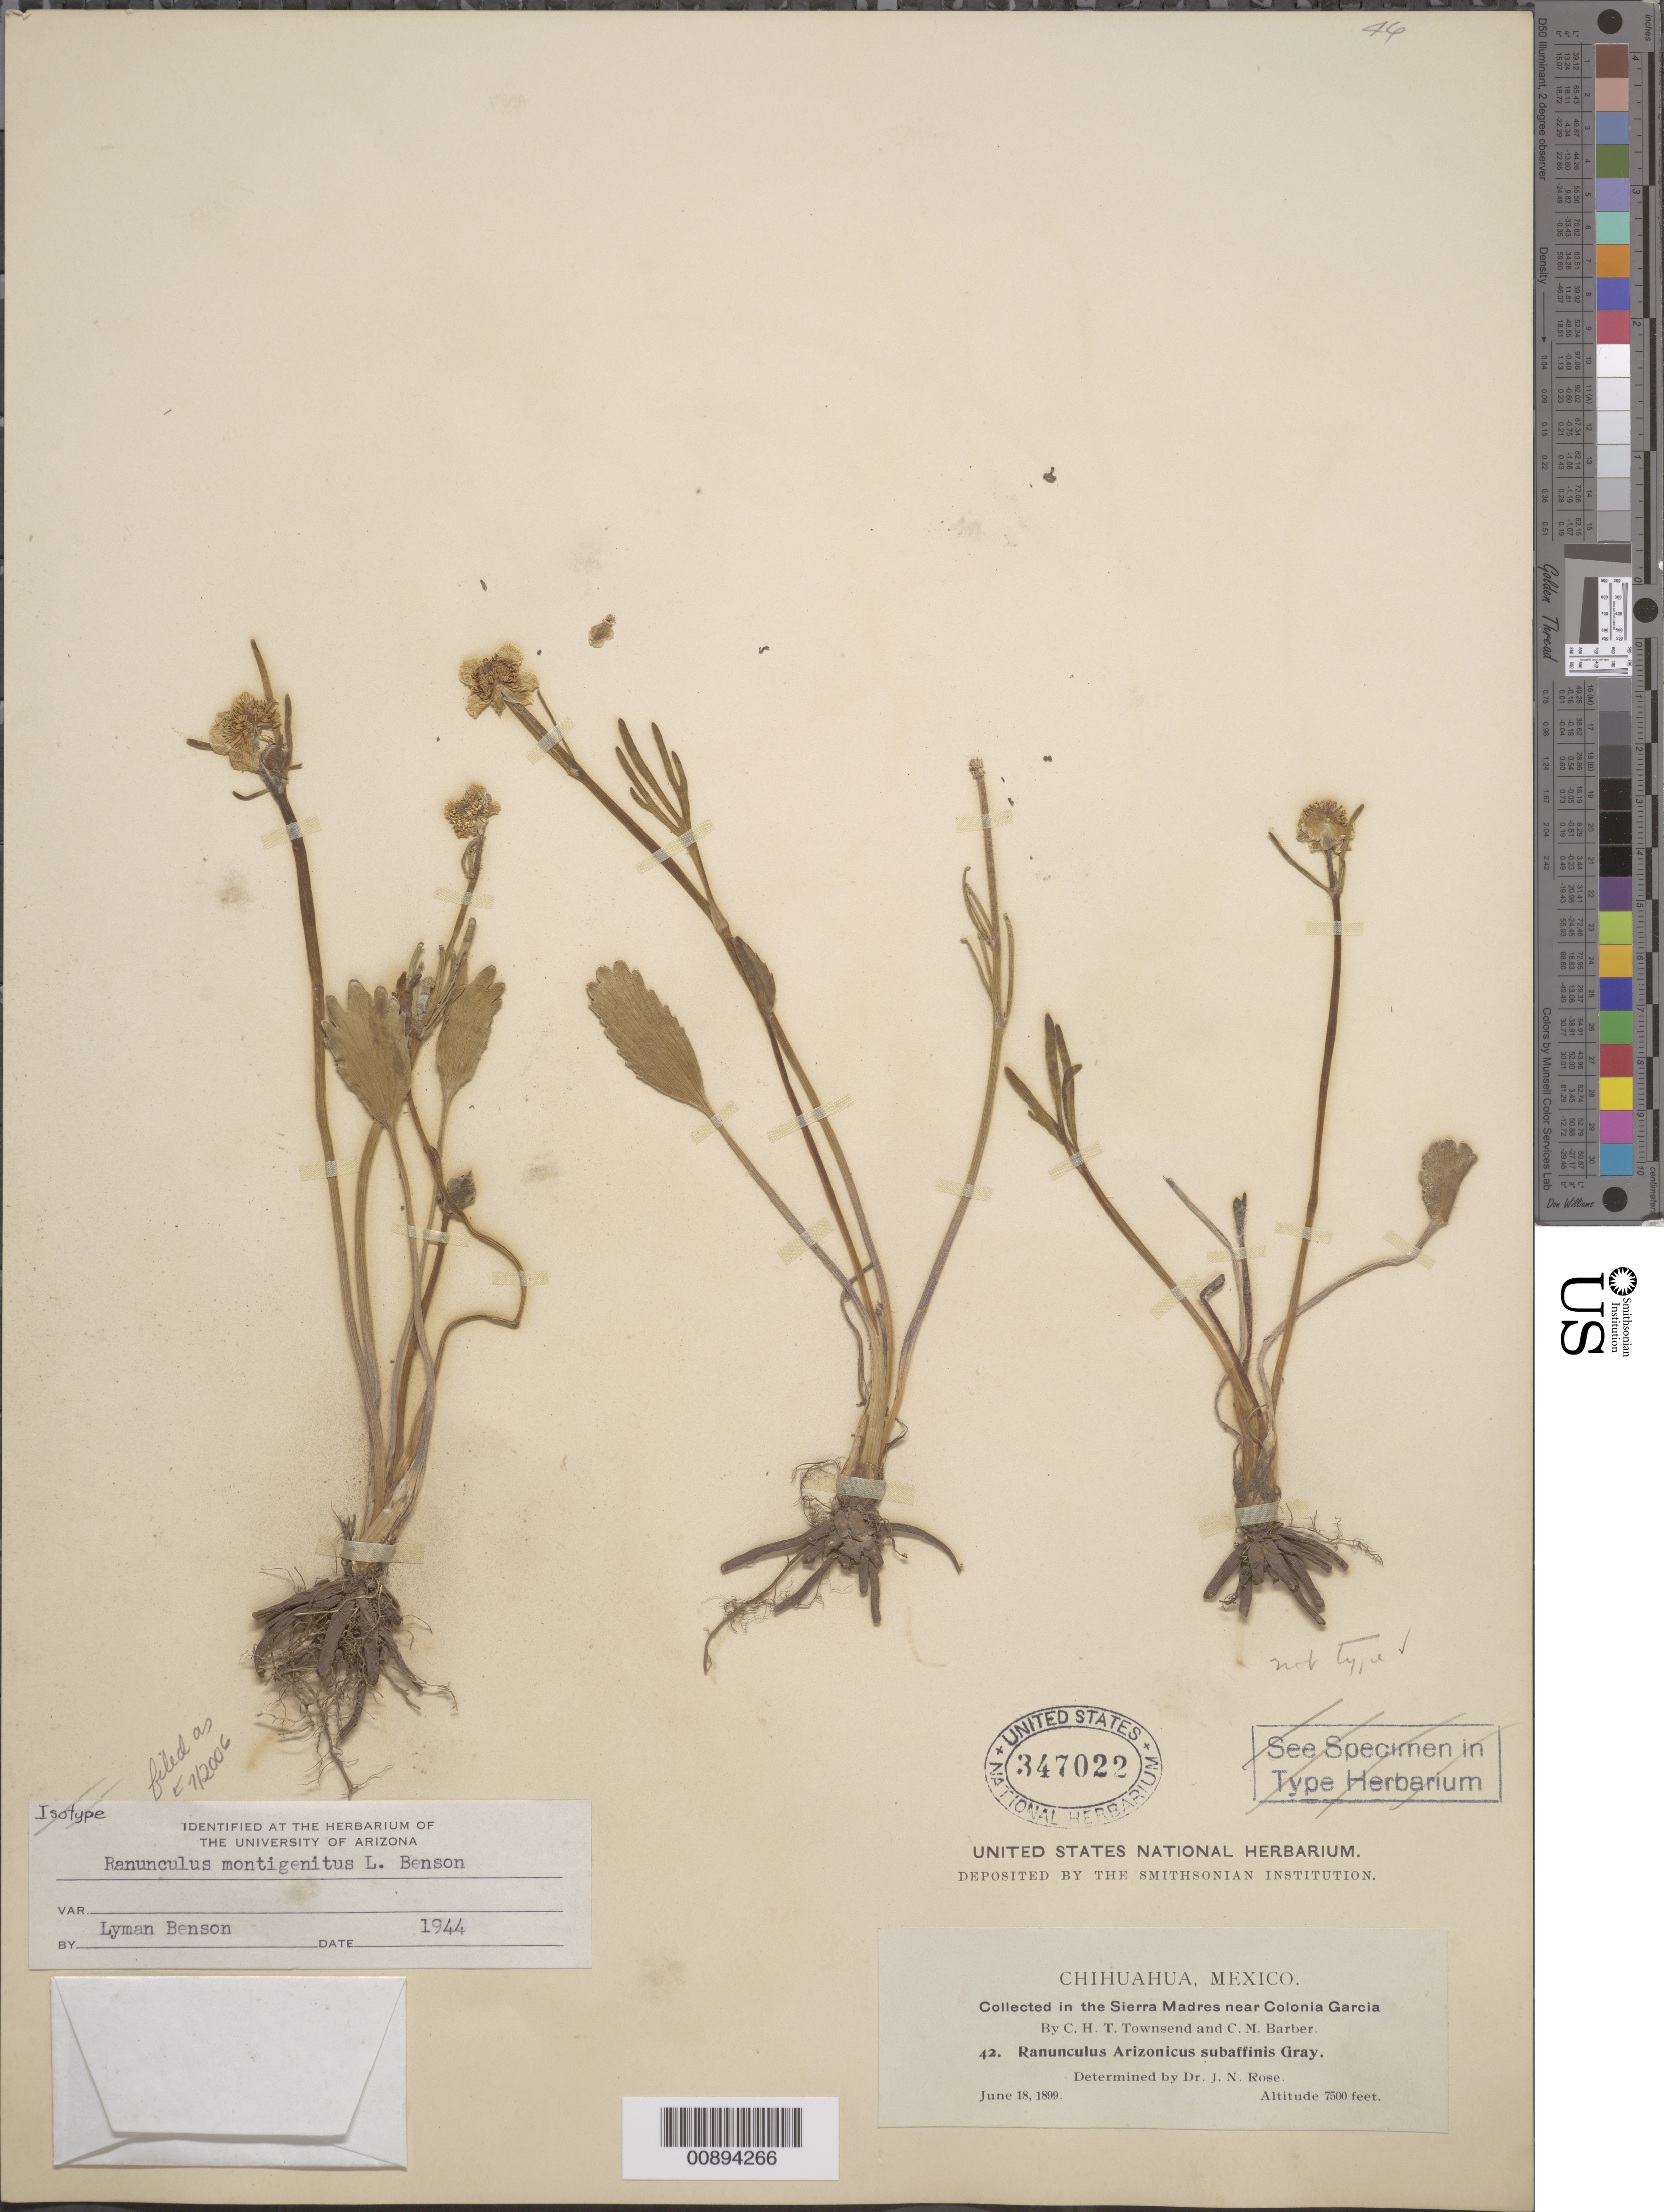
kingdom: Plantae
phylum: Tracheophyta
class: Magnoliopsida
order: Ranunculales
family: Ranunculaceae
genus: Ranunculus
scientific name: Ranunculus montigenitus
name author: L.D. Benson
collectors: C. H. T. Townsend & C. Barber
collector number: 42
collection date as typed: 18 Jun 1899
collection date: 1899-06-18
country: Mexico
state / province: Chihuahua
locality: Sierra Madre near Colonia García, Chihuahua.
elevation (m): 2286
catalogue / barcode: US 347022